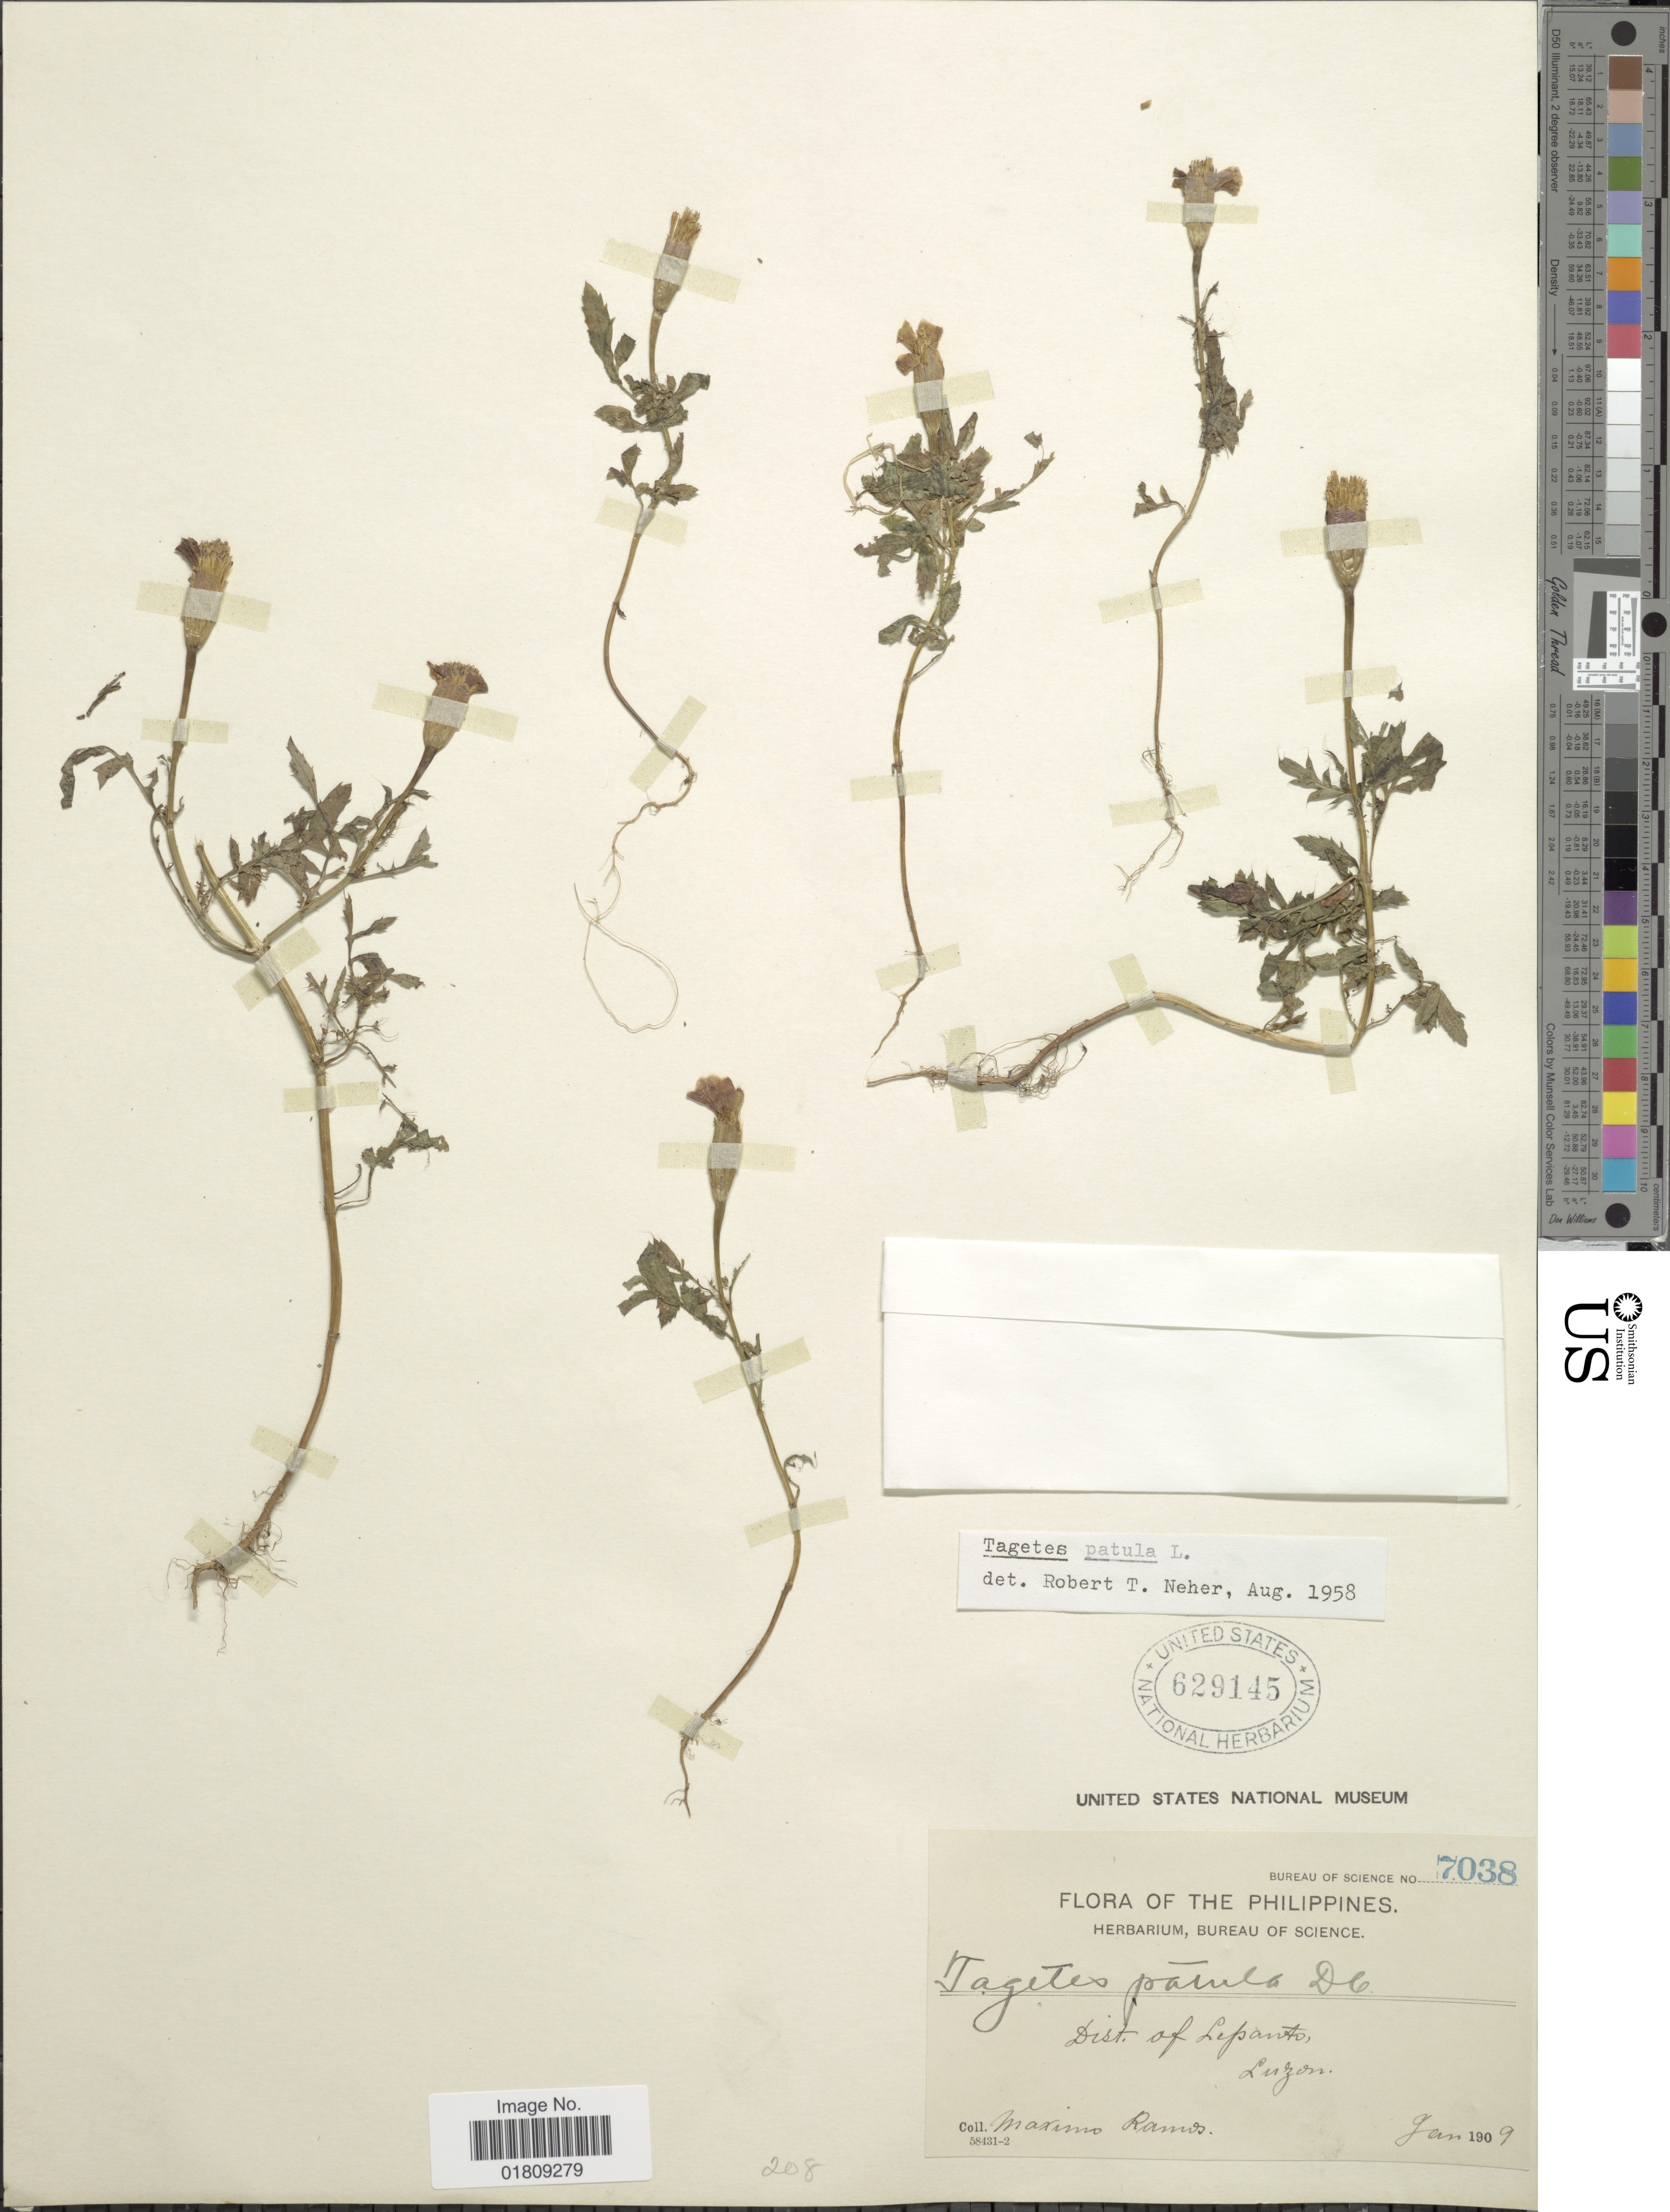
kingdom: Plantae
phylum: Tracheophyta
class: Magnoliopsida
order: Asterales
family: Asteraceae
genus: Tagetes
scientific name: Tagetes patula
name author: L.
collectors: M. Ramos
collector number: Bureau of Science 7038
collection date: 1909-01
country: Philippines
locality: Dist. of Lepanto, Luzon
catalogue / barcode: US 629145